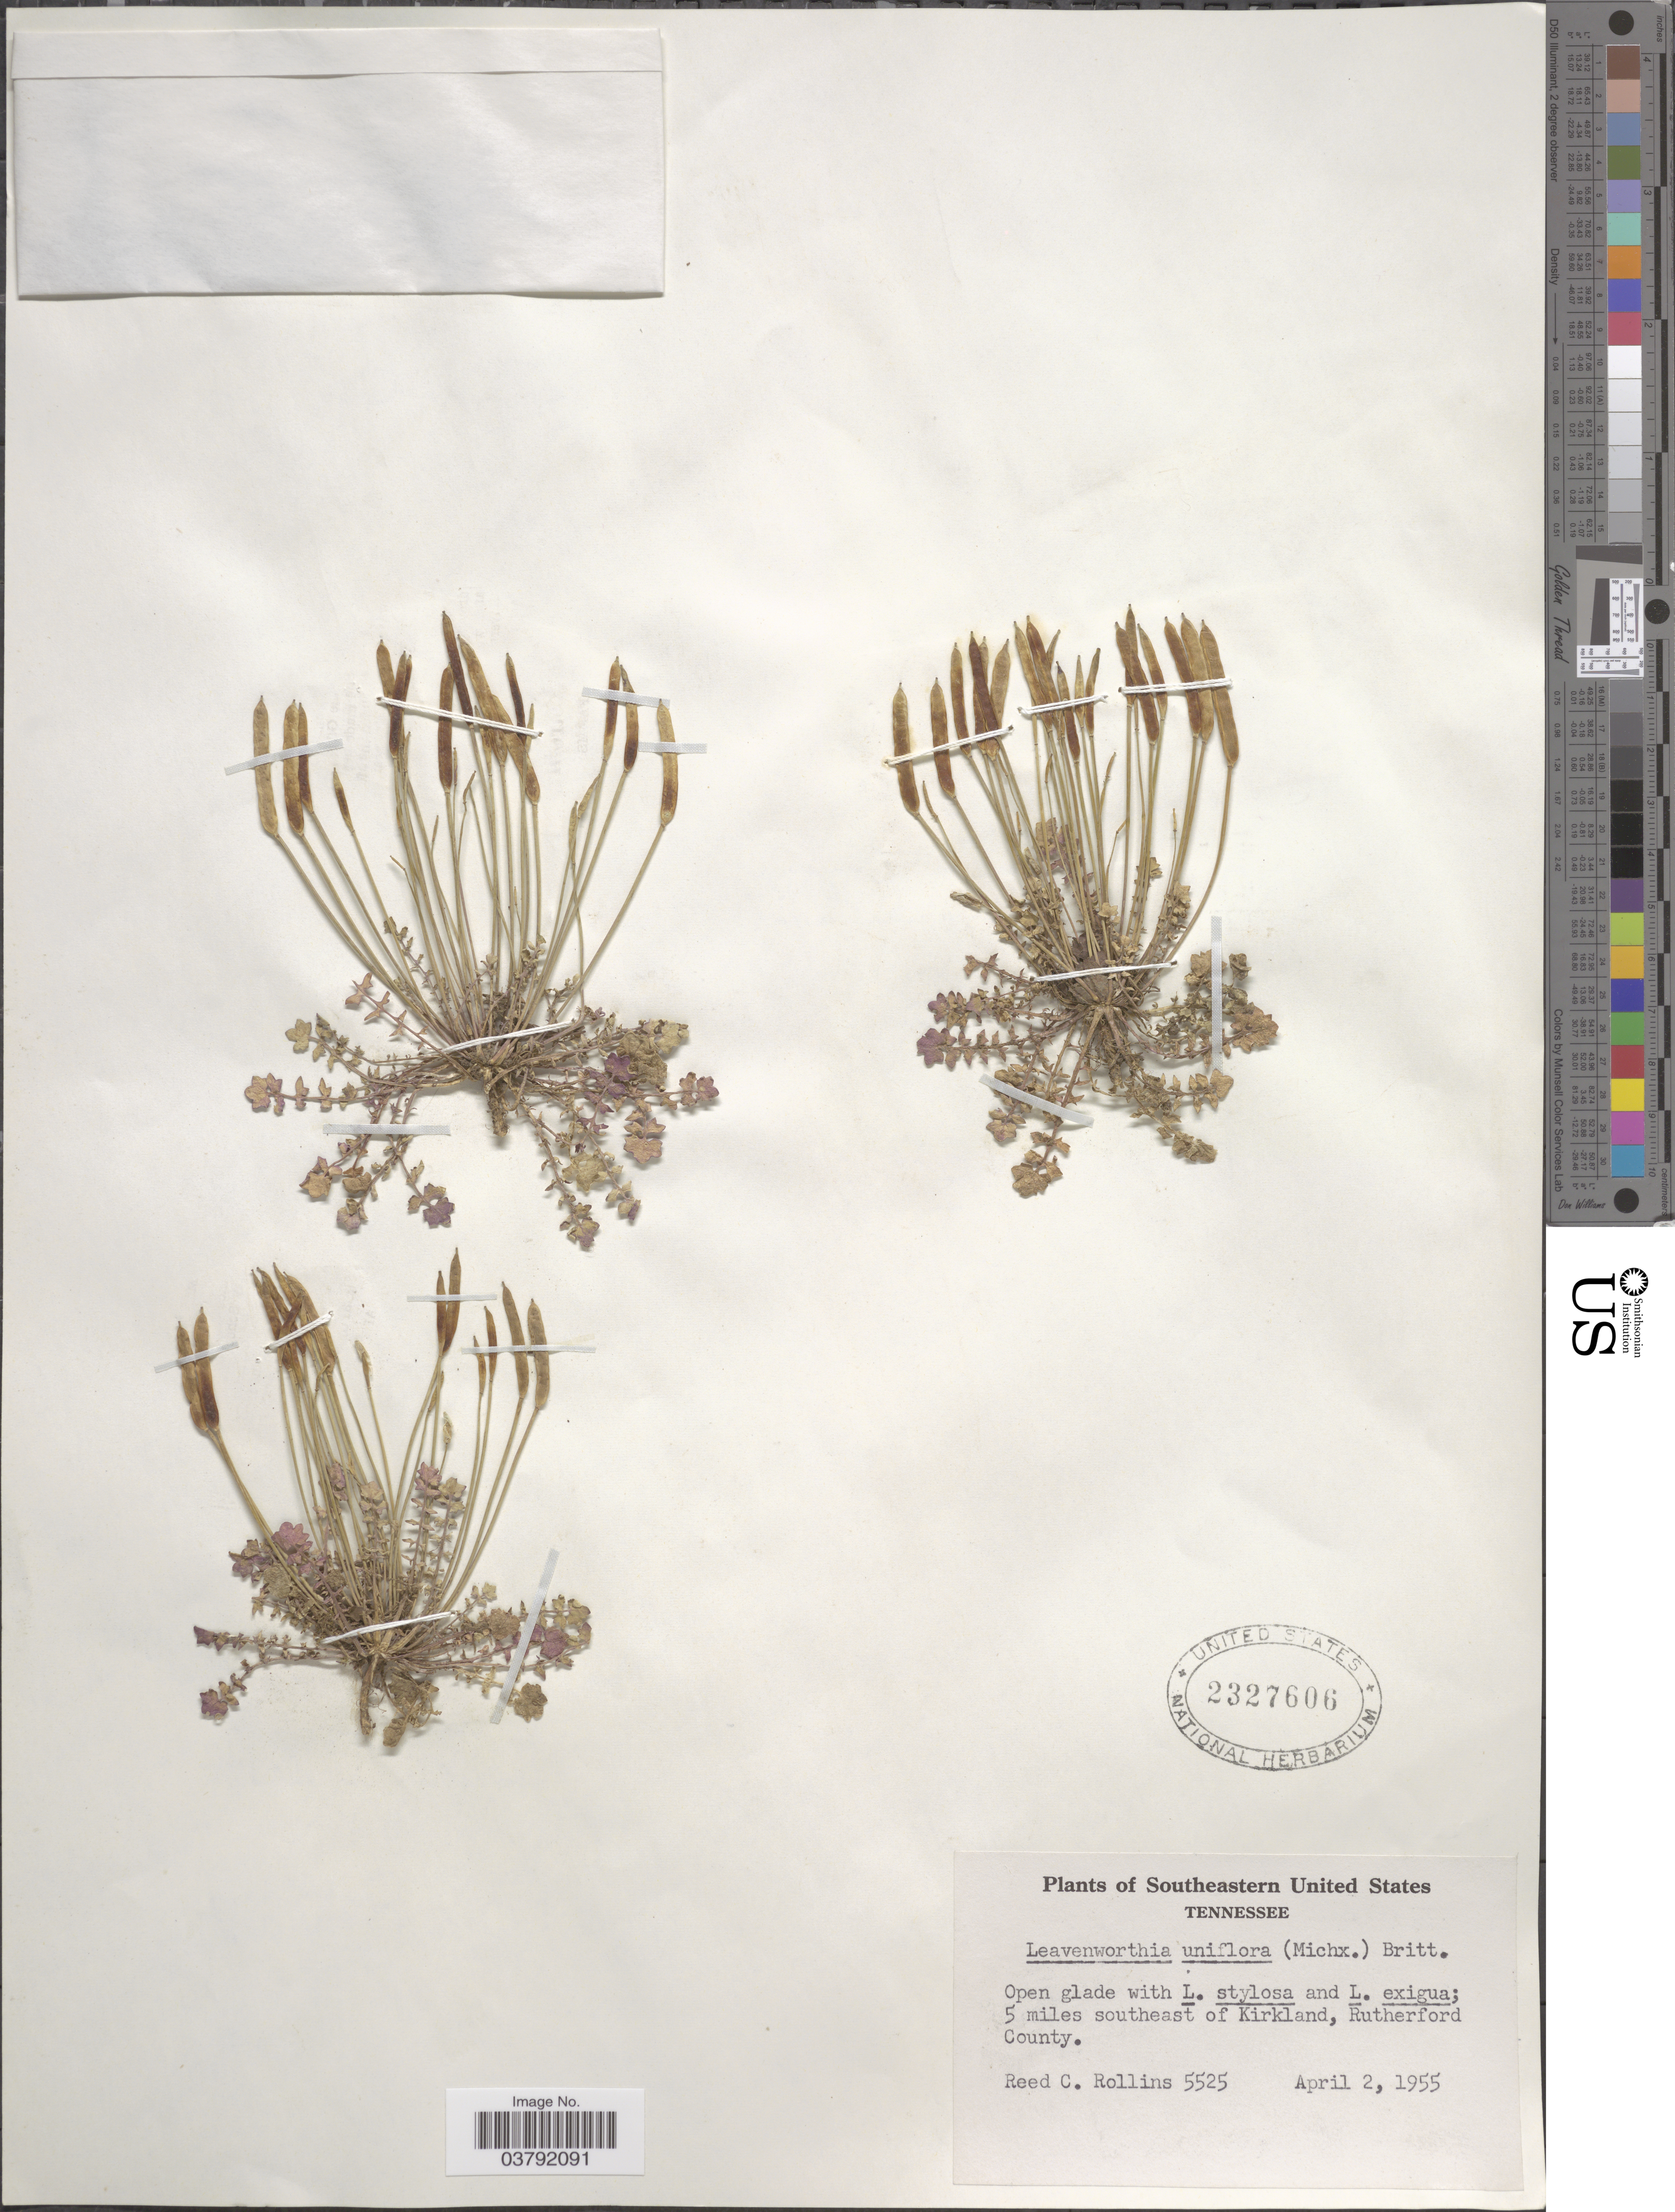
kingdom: Plantae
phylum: Tracheophyta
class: Magnoliopsida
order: Brassicales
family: Brassicaceae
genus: Leavenworthia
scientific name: Leavenworthia uniflora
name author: (Michx.) Britton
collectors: R. C. Rollins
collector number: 5525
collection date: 1955-04-02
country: United States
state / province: Tennessee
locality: Southeastern United States. 5 miles southeast of Kirkland, Rutherford County.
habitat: open glade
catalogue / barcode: US 2327606